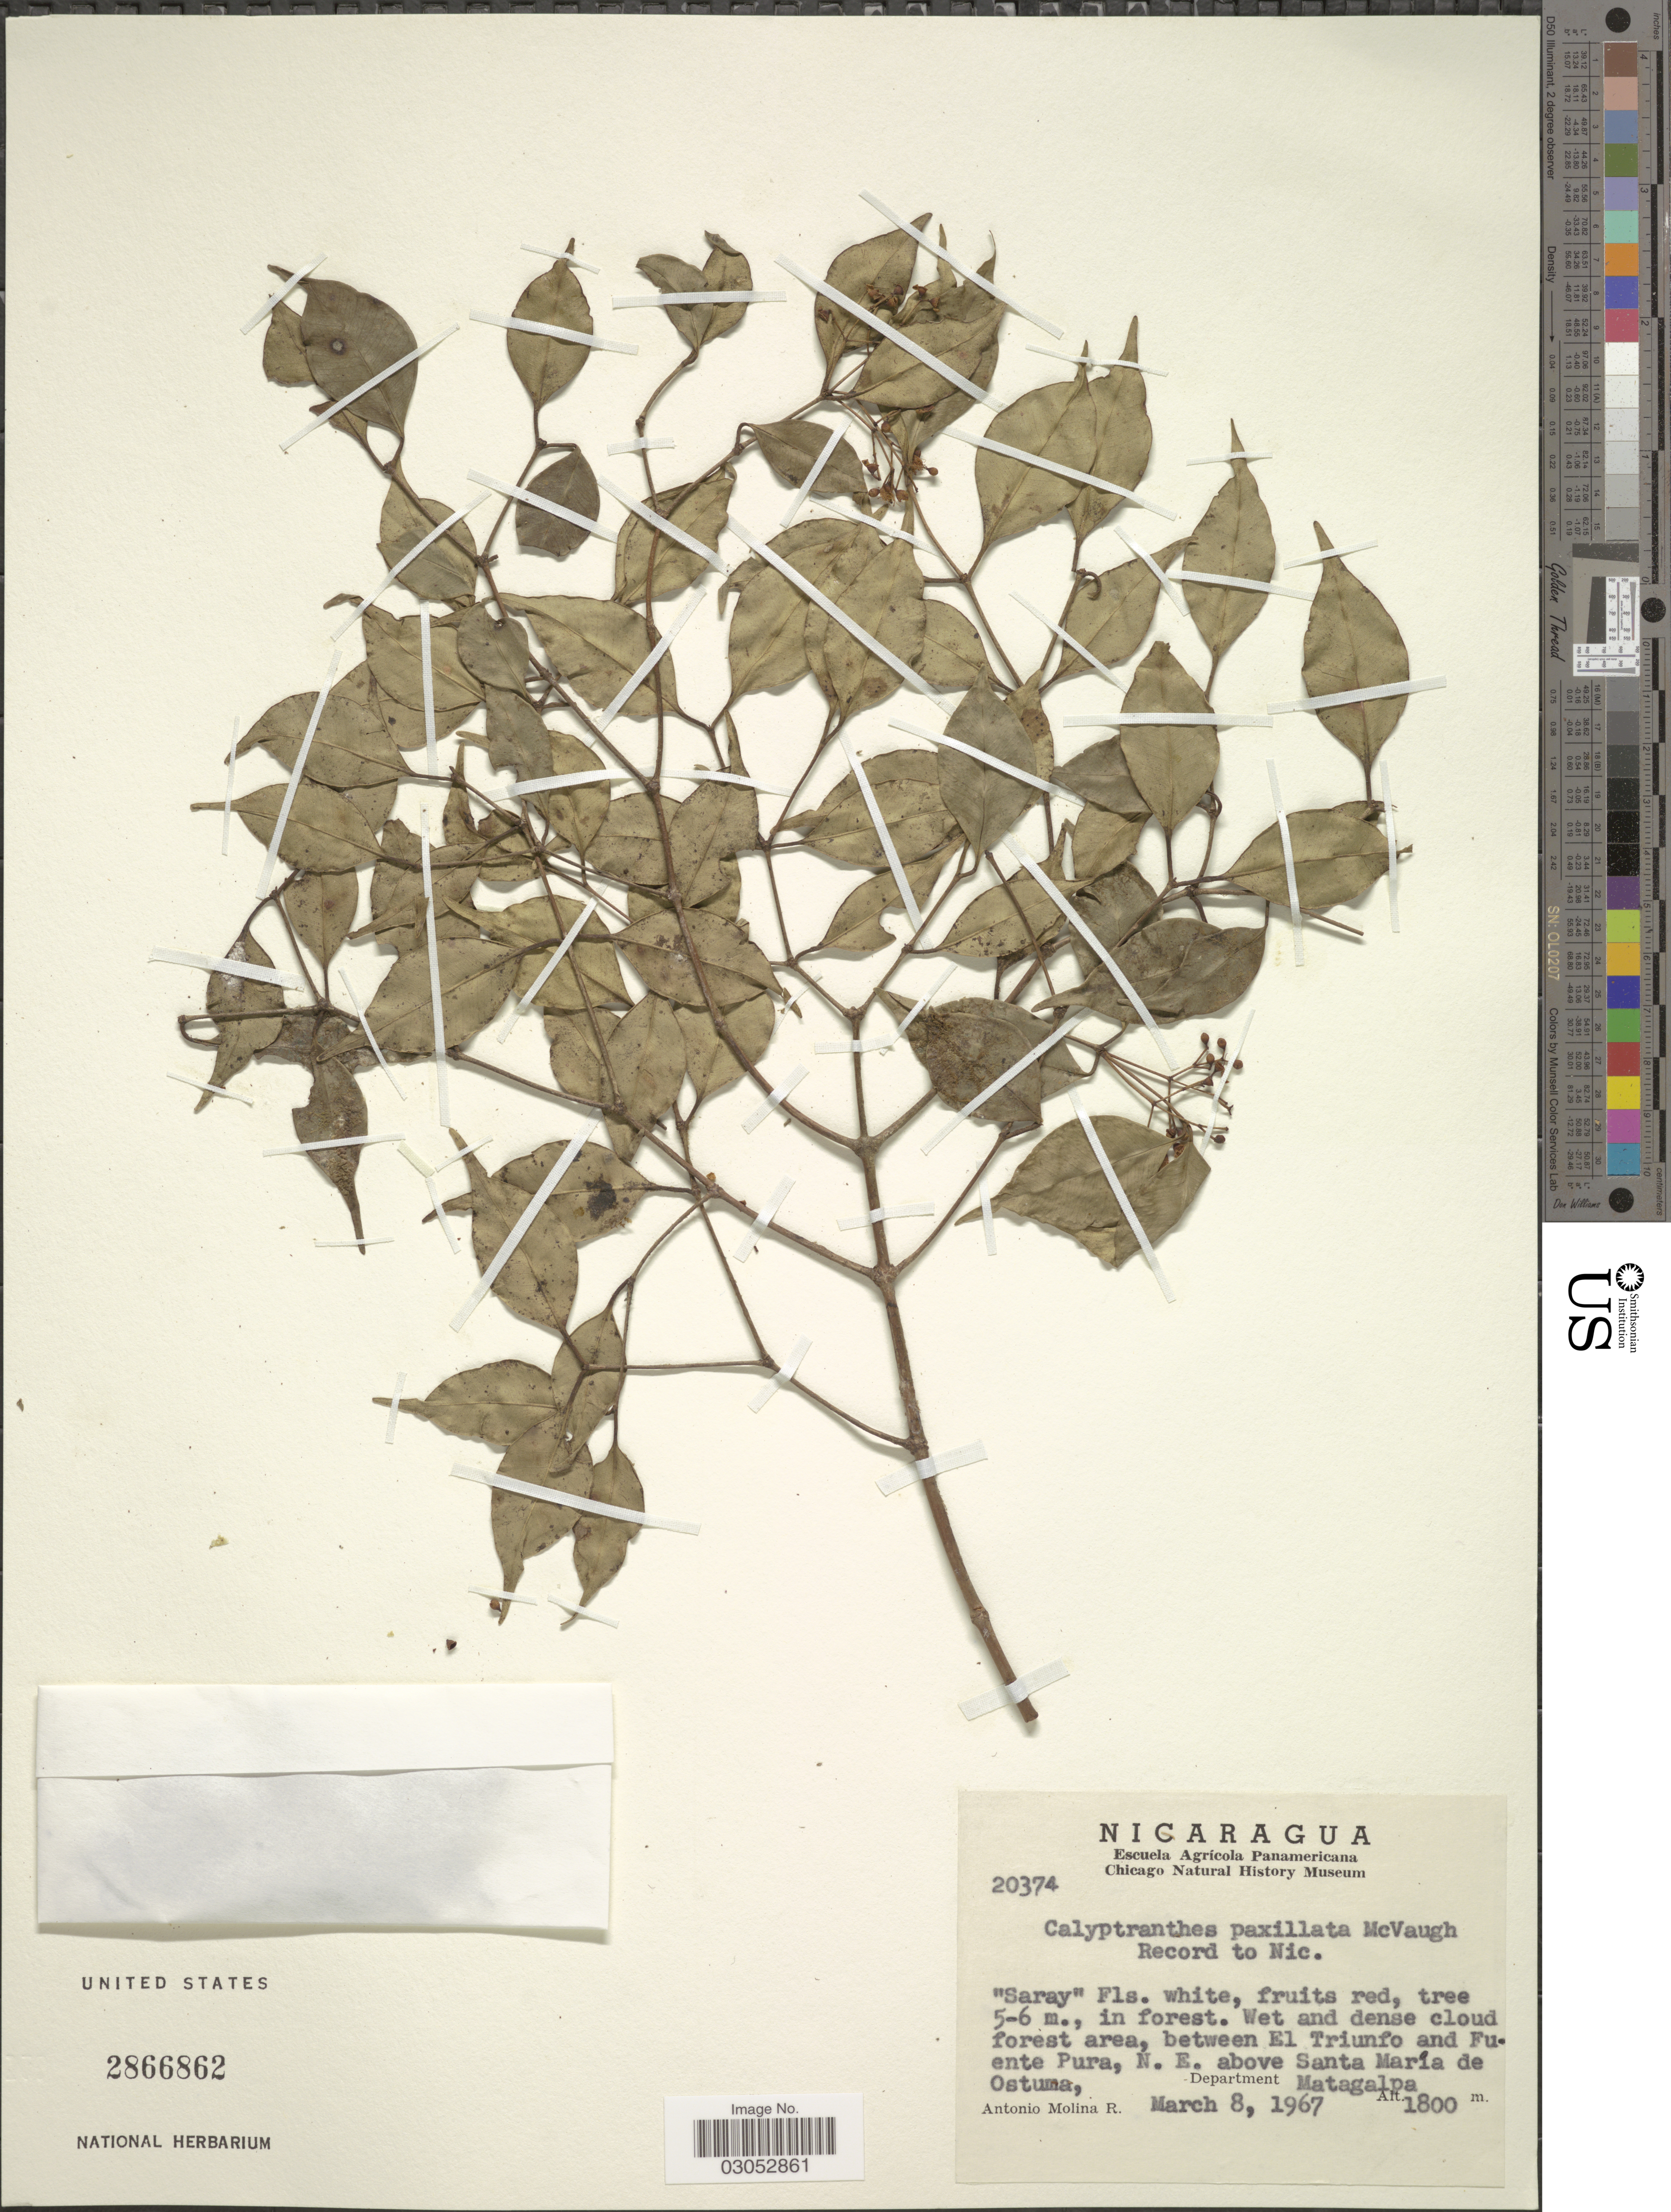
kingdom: Plantae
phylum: Tracheophyta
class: Magnoliopsida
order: Myrtales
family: Myrtaceae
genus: Myrcia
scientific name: Myrcia paxillata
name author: (McVaugh) A.R. Lourenço & Sánchez-Cháv.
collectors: A. Molina R.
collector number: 20374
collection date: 1967-03-08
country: Nicaragua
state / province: Matagalpa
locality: Wet and dense cloud forest area, between El Triunfo and Fuente Pura, N.E. above Santa María de Ostuma, Department Matagalpa.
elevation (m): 1800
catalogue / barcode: US 2866862